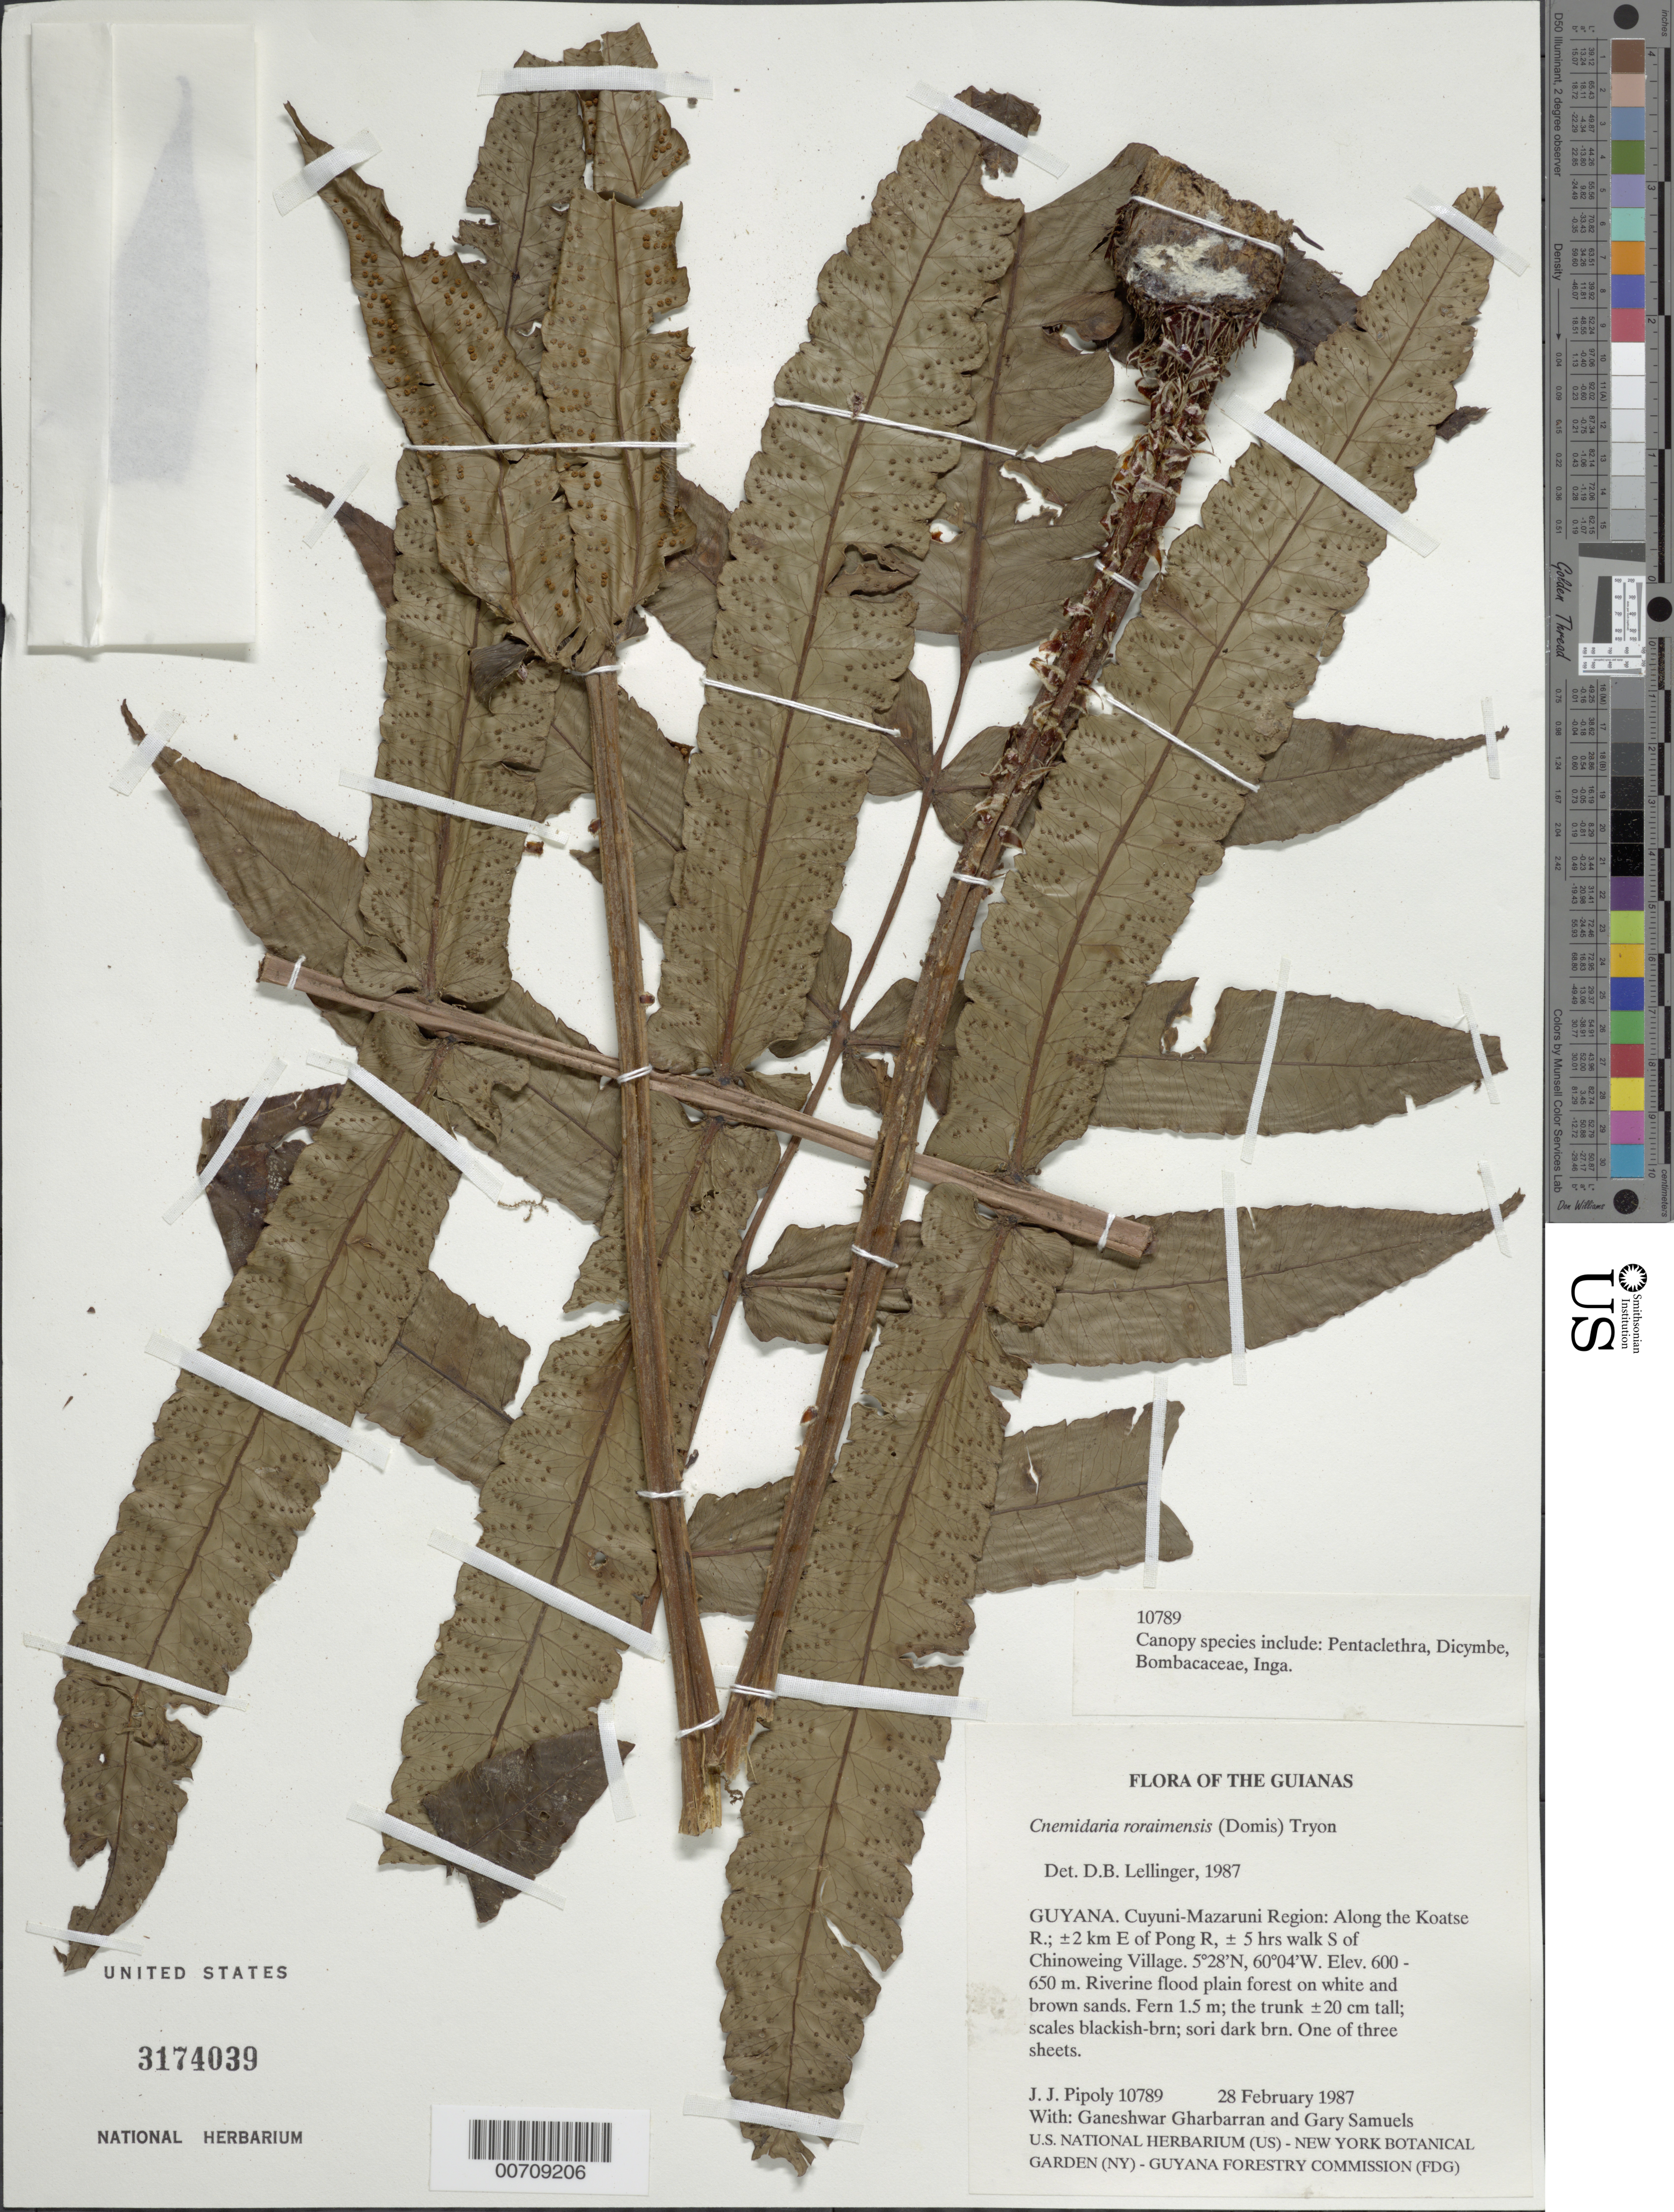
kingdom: Plantae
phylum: Tracheophyta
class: Polypodiopsida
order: Cyatheales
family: Cyatheaceae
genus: Cyathea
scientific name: Cyathea roraimensis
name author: (Domin) Domin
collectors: J. J. Pipoly, G. Gharbarran & G. Samuels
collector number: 10789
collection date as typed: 28 February 1987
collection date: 1987-02-28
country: Guyana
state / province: Cuyuni-Mazaruni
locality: Along the Koatse R.; ±2 km E of Pong R, ± 5 hrs walk S of Chinoweing Village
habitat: Riverine flood plain forest on white and brown sands; canopy spp. include Pentaclethra, Dicymbe, Bombacaceae, Inga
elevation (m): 600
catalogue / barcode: US 3174039